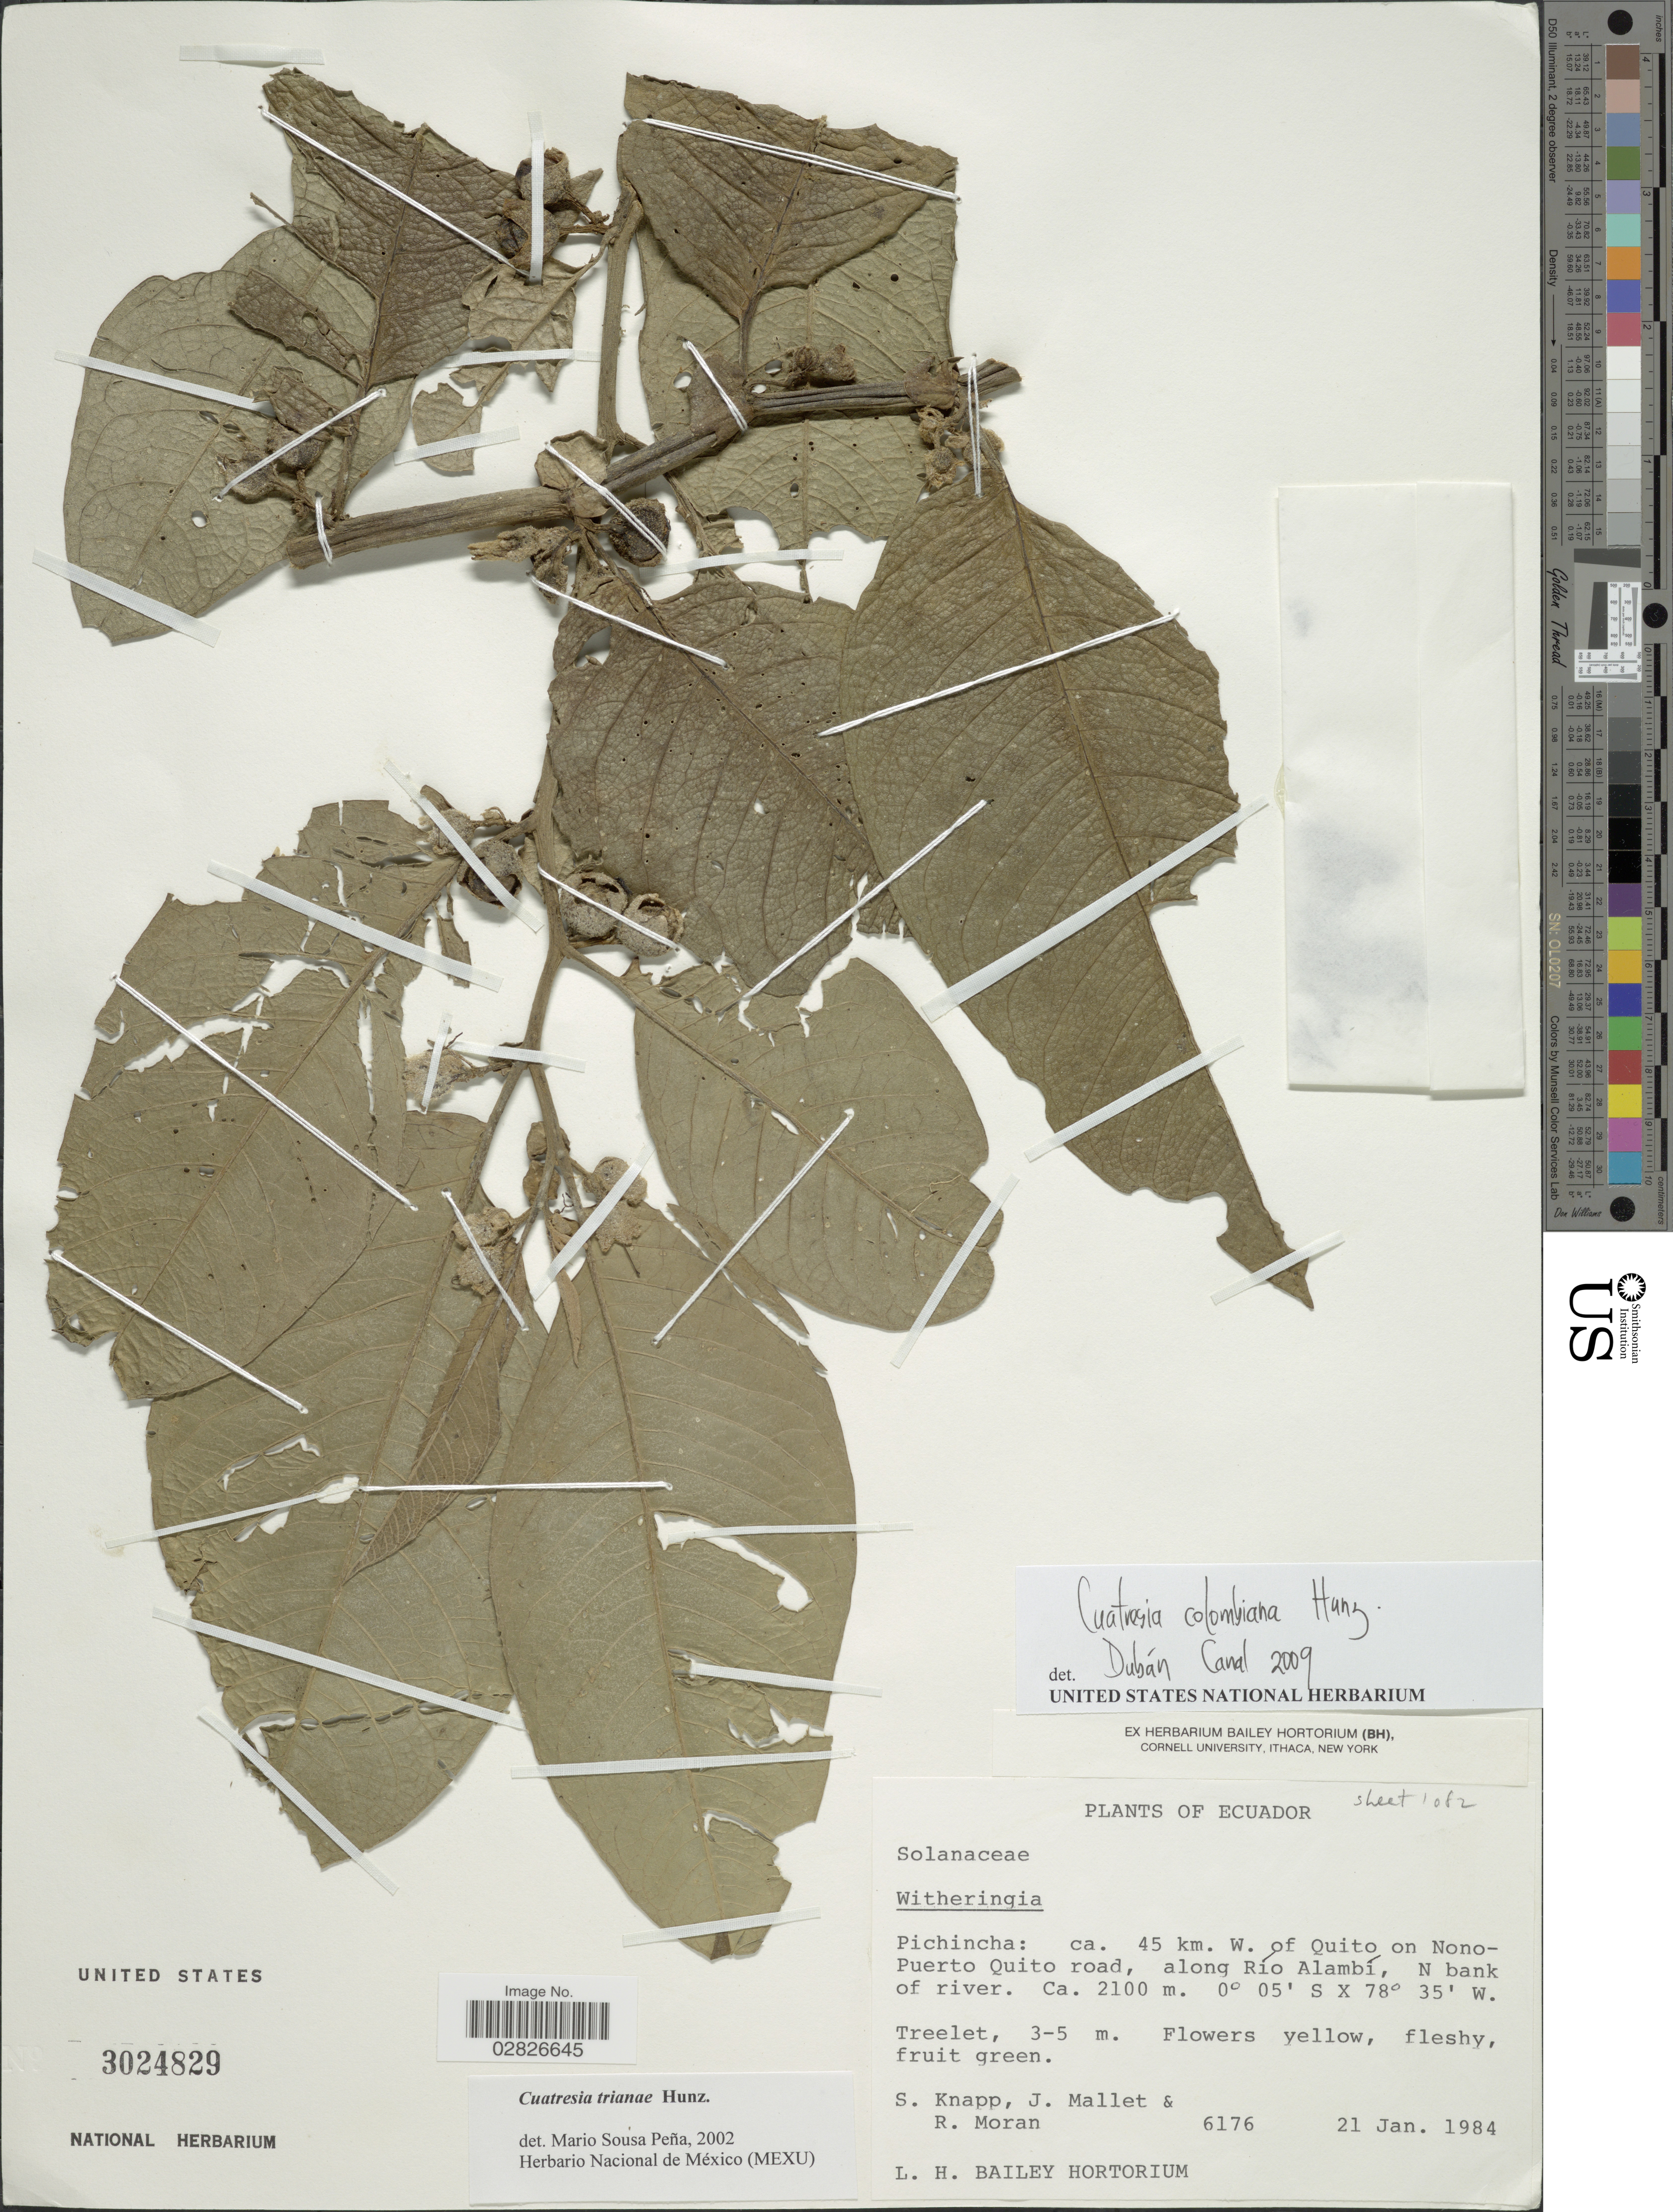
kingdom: Plantae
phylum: Tracheophyta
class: Magnoliopsida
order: Solanales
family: Solanaceae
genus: Cuatresia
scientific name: Cuatresia colombiana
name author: Hunz.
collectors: S. Knapp, J. Mallet & R. Moran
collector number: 6176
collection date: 1984-01-21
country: Ecuador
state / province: Pichincha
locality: Ca. 45 km. W. of Quito on Nono-Puerto Quito road, along Río Alambí, N bank of river.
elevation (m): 2100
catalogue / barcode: US 3024829